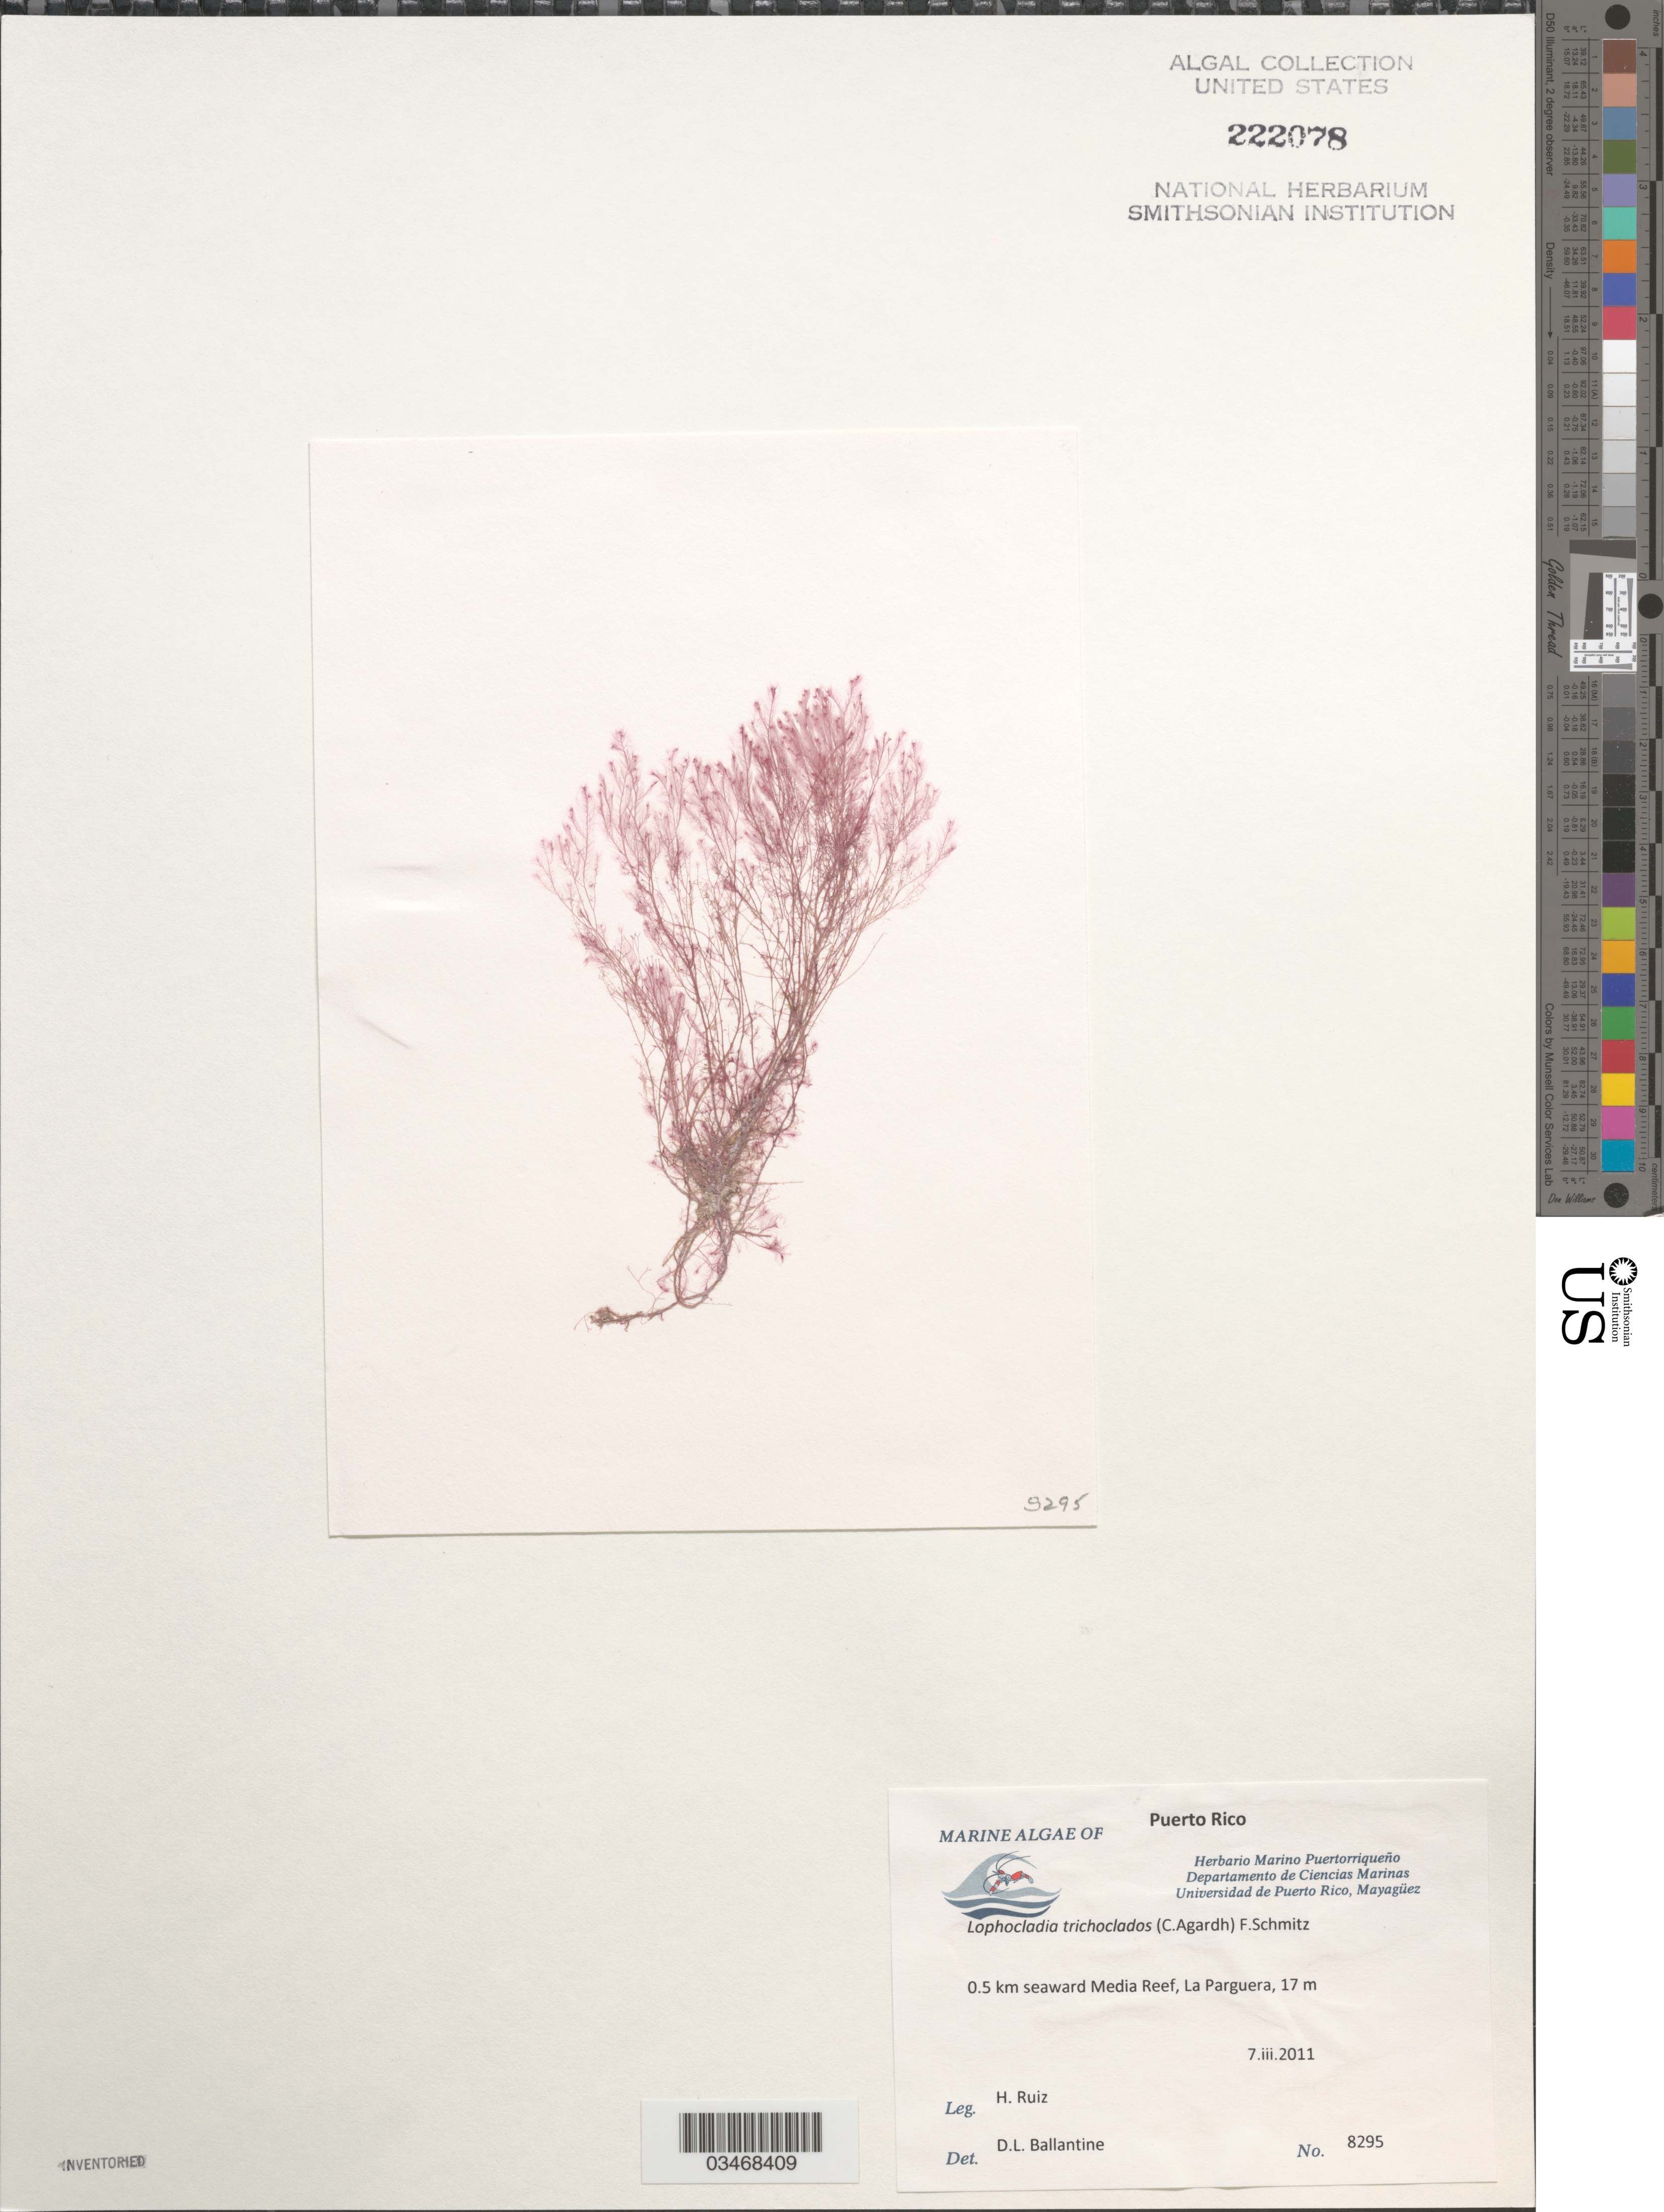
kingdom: Plantae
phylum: Rhodophyta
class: Florideophyceae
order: Ceramiales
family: Rhodomelaceae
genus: Lophocladia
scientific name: Lophocladia trichoclados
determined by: Ballantine, D. L.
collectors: H. Ruiz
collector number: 8295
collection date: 2011-03-07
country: Puerto Rico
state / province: Lajas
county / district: La Parguera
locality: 0.5 km seaward Media Luna Reef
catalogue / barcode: US 222078